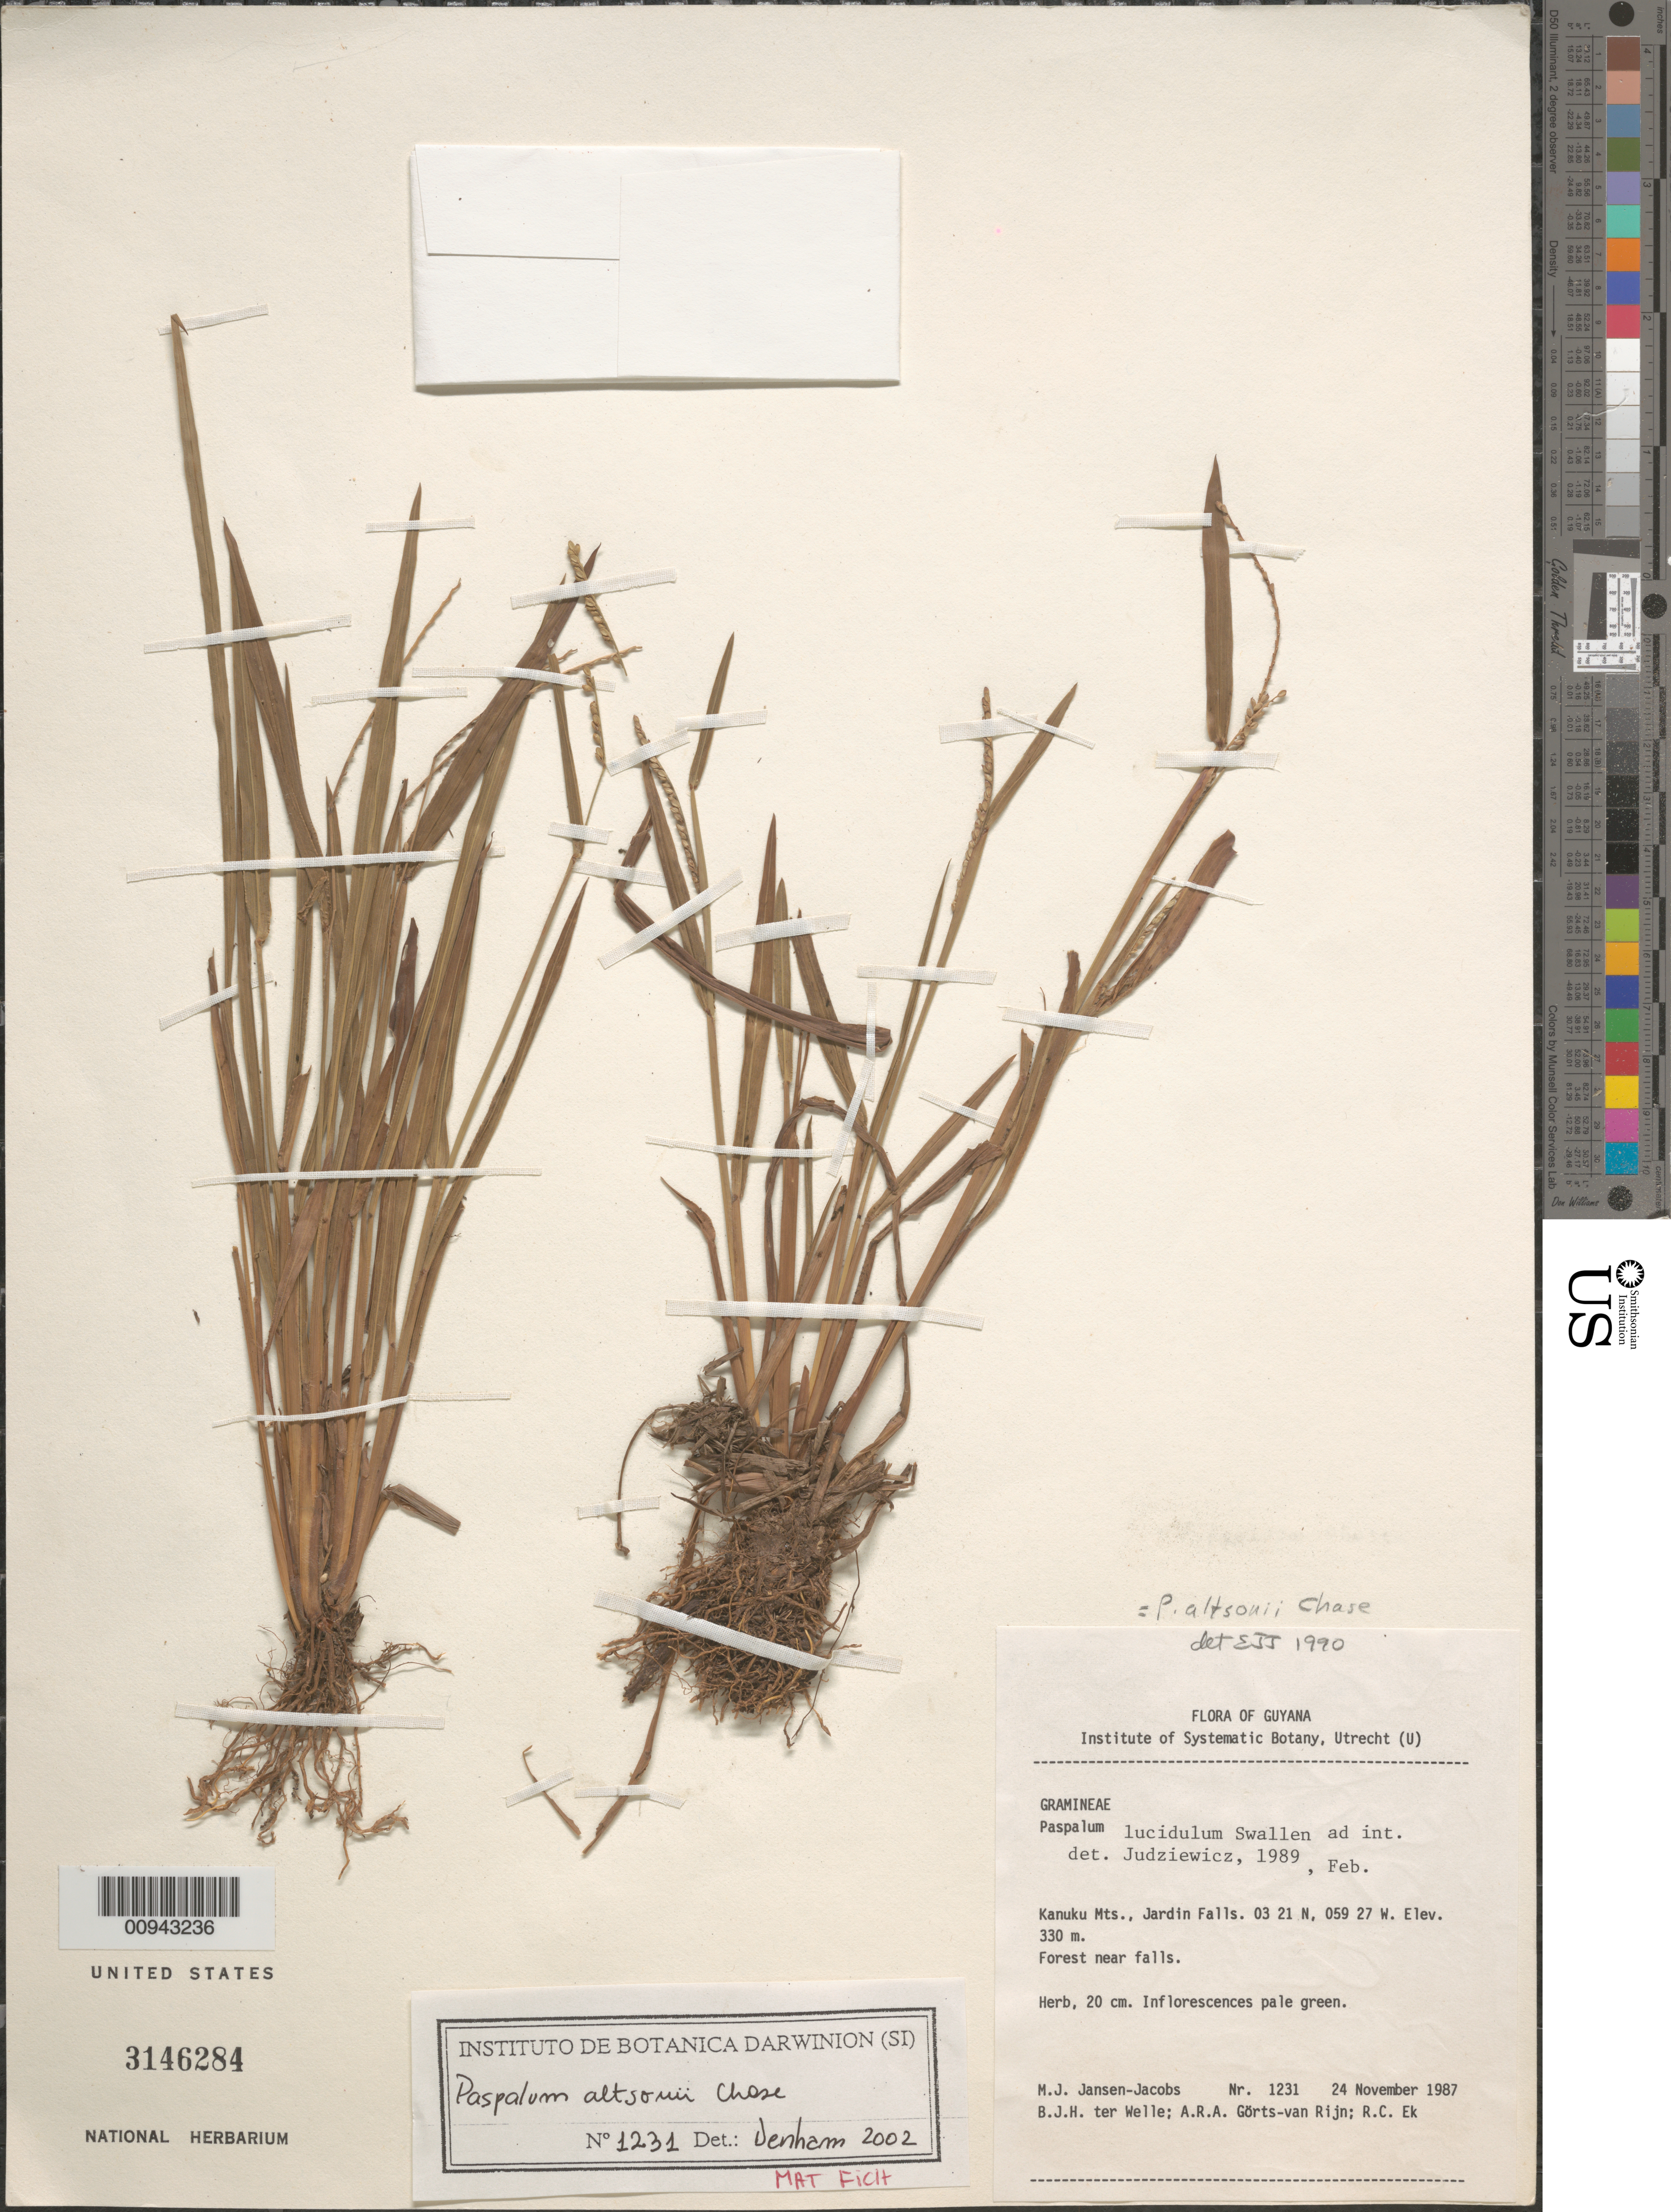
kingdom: Plantae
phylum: Tracheophyta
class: Liliopsida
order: Poales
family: Poaceae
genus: Paspalum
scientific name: Paspalum altsonii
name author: Chase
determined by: Dehman, --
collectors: M. J. Jansen-Jacobs, B. Welle, A. .R. A. Görts-van Rijn & R. C. Ek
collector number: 1231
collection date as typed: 24-Nov-87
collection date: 1987-11-24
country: Guyana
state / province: U. Takutu-U. Essequibo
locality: Kanuku Mts., jardin Falls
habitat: Forest near falls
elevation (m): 330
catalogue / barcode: US 3146284